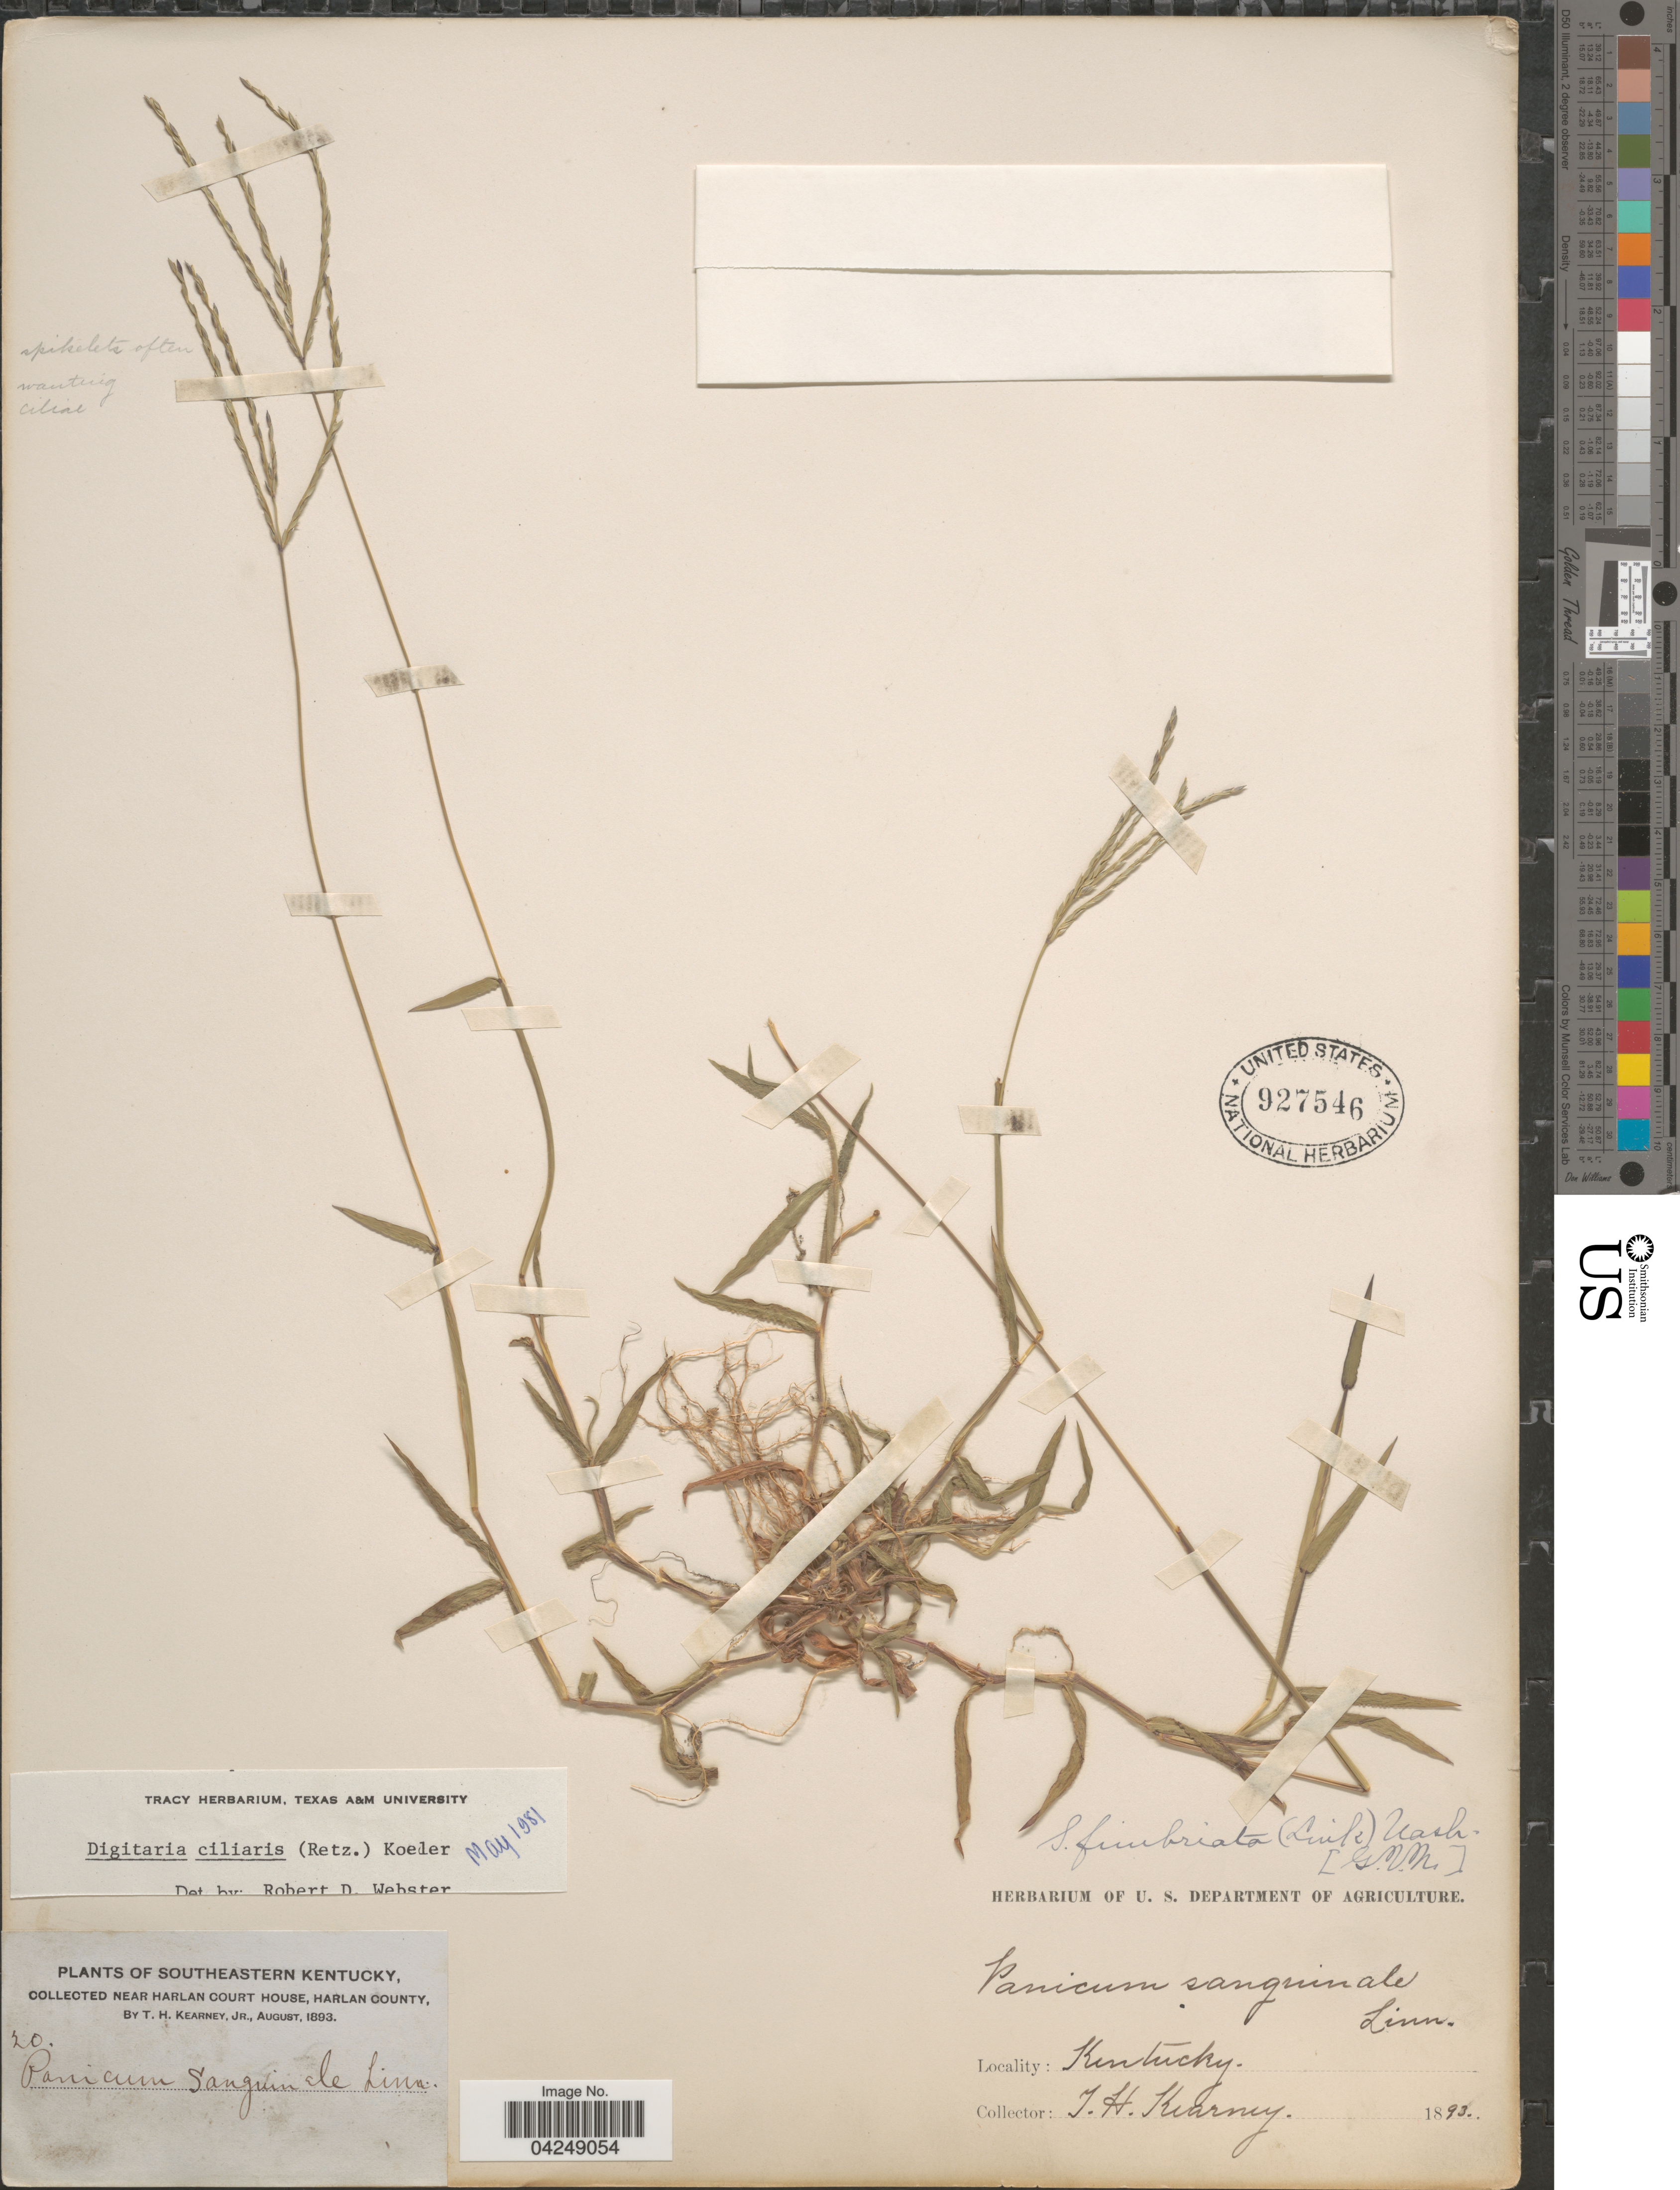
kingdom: Plantae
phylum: Tracheophyta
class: Liliopsida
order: Poales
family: Poaceae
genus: Digitaria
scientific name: Digitaria ciliaris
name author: (Retz.) Koeler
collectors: T. H. Kearney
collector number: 20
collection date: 1893-08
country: United States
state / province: Kentucky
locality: Southeastern Kentucky. Near Harlan Court House, Harlan County.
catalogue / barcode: US 927546